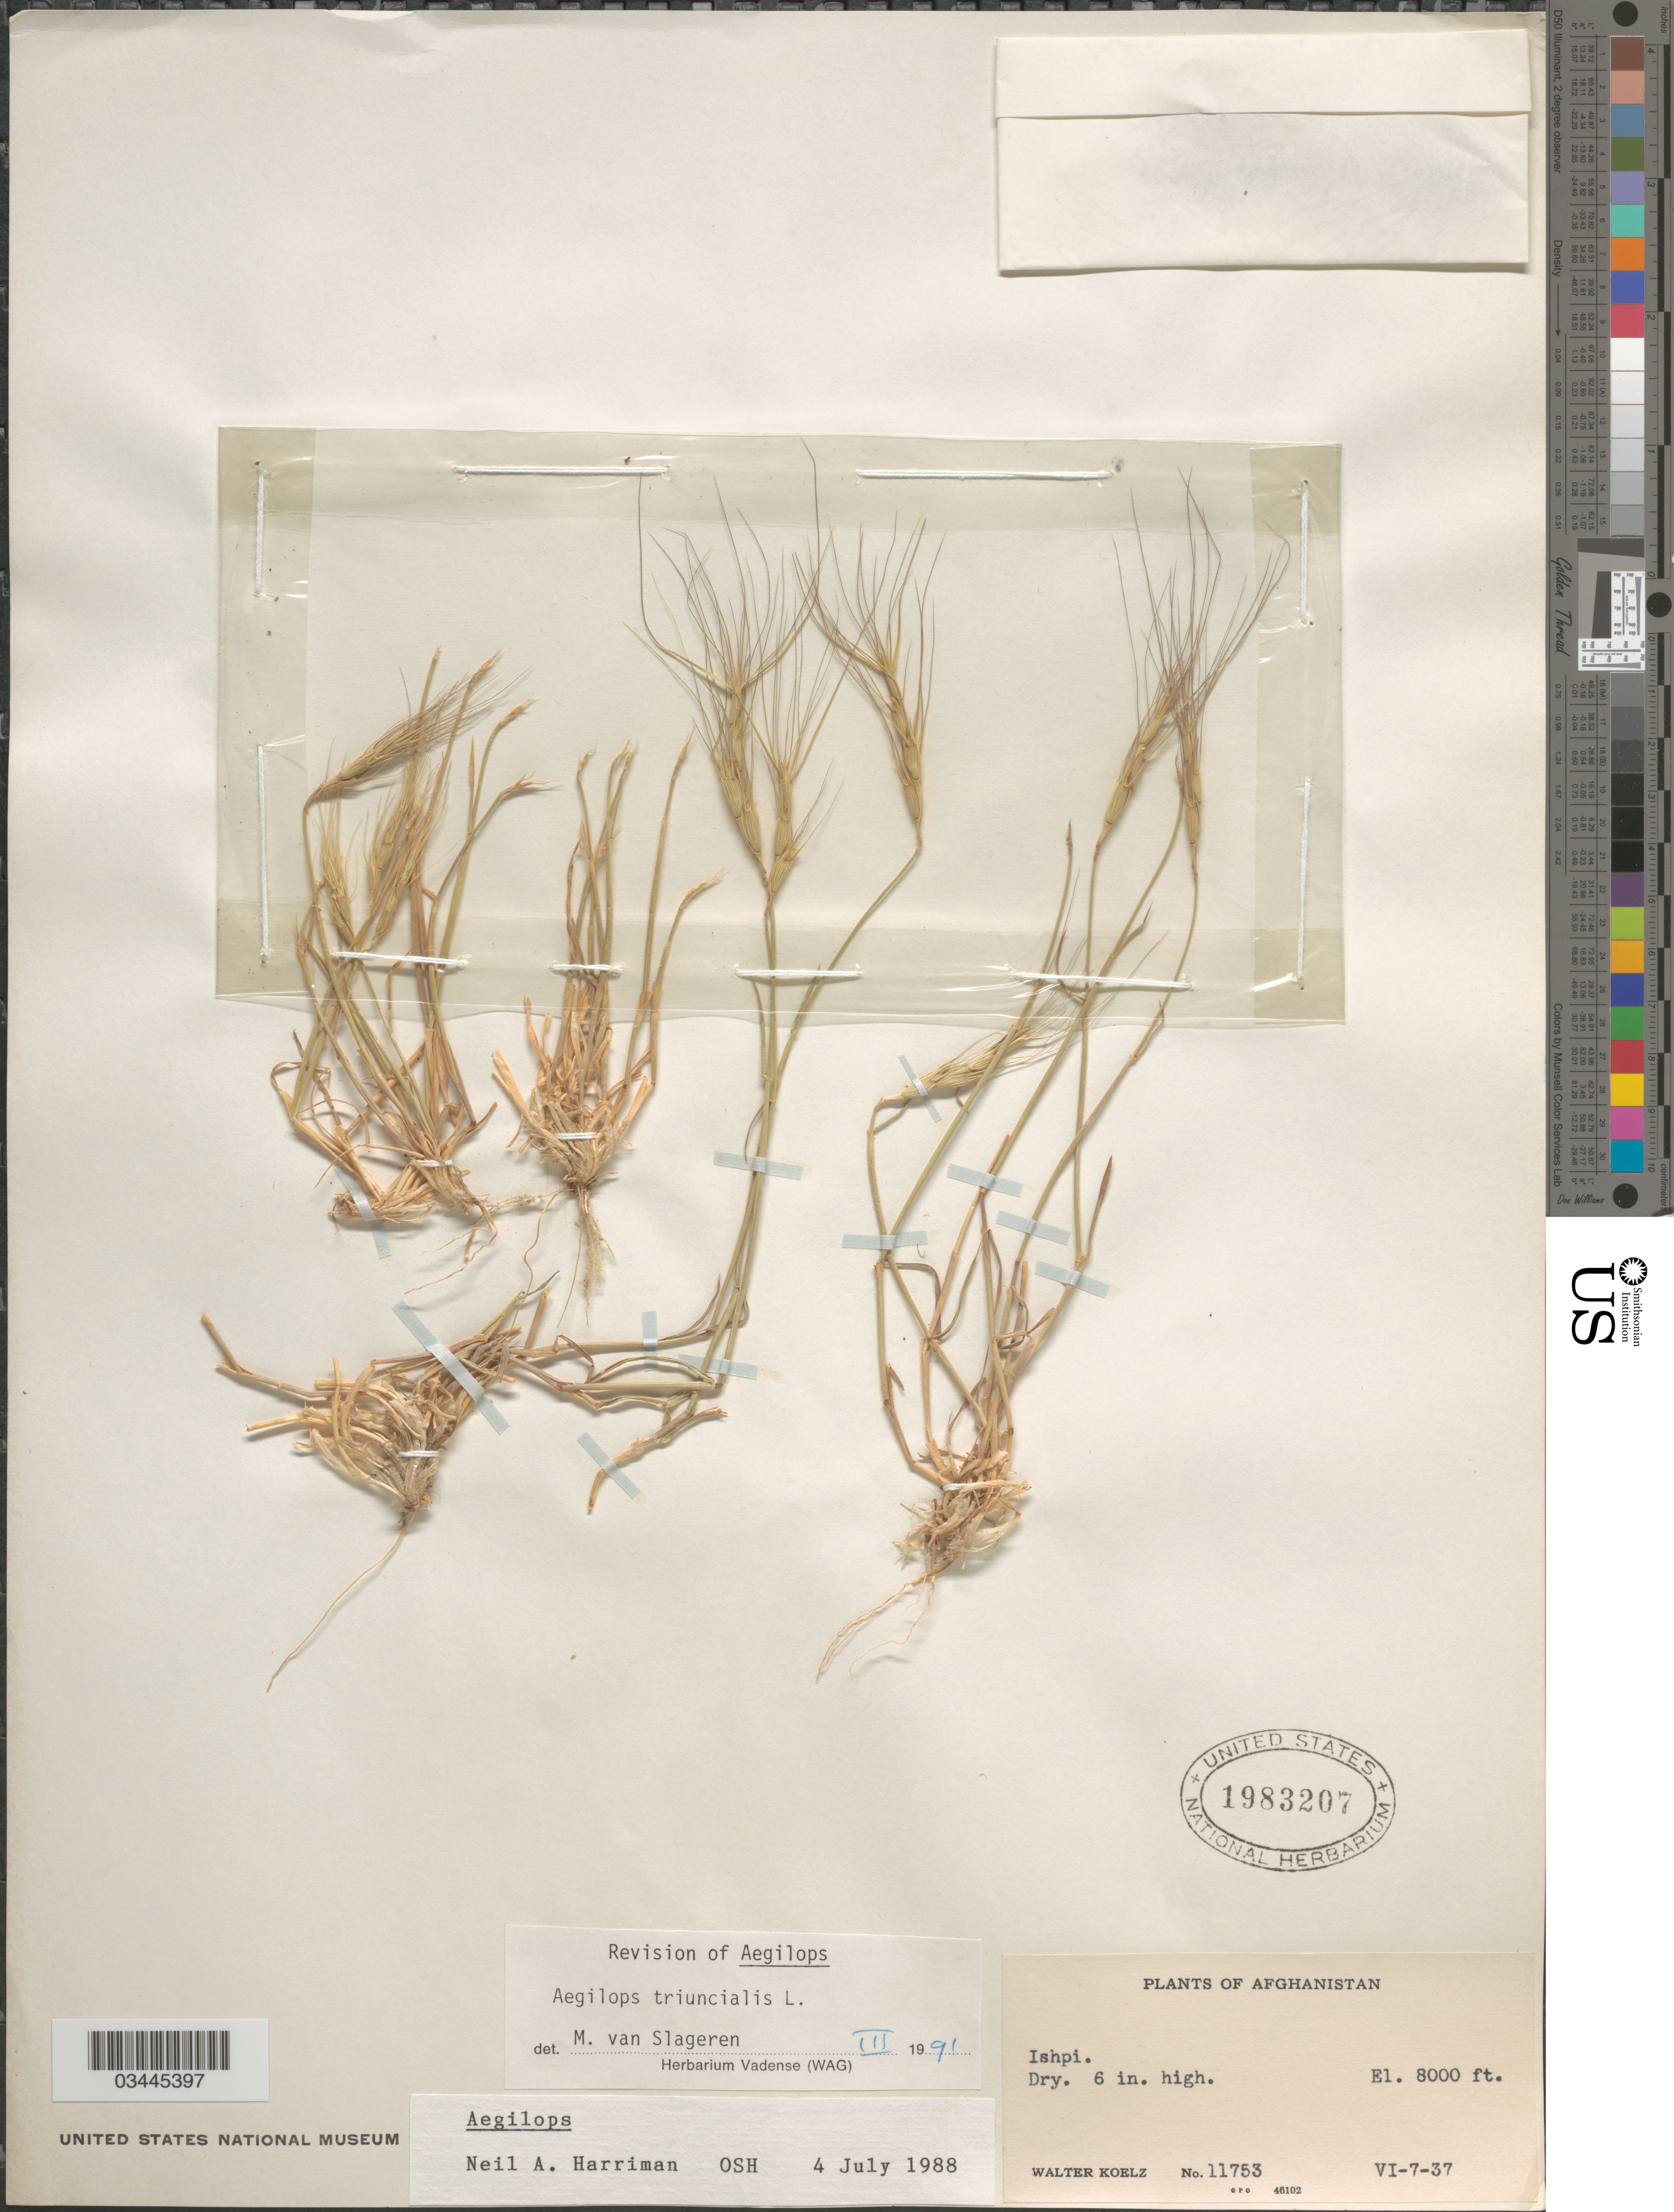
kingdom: Plantae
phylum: Tracheophyta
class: Liliopsida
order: Poales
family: Poaceae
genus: Aegilops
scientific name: Aegilops triuncialis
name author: L.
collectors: W. N. Koelz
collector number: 11753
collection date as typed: Transcribed d/m/y: 7/6/37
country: Afghanistan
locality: Ishpi.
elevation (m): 2438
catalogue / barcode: US 1983207